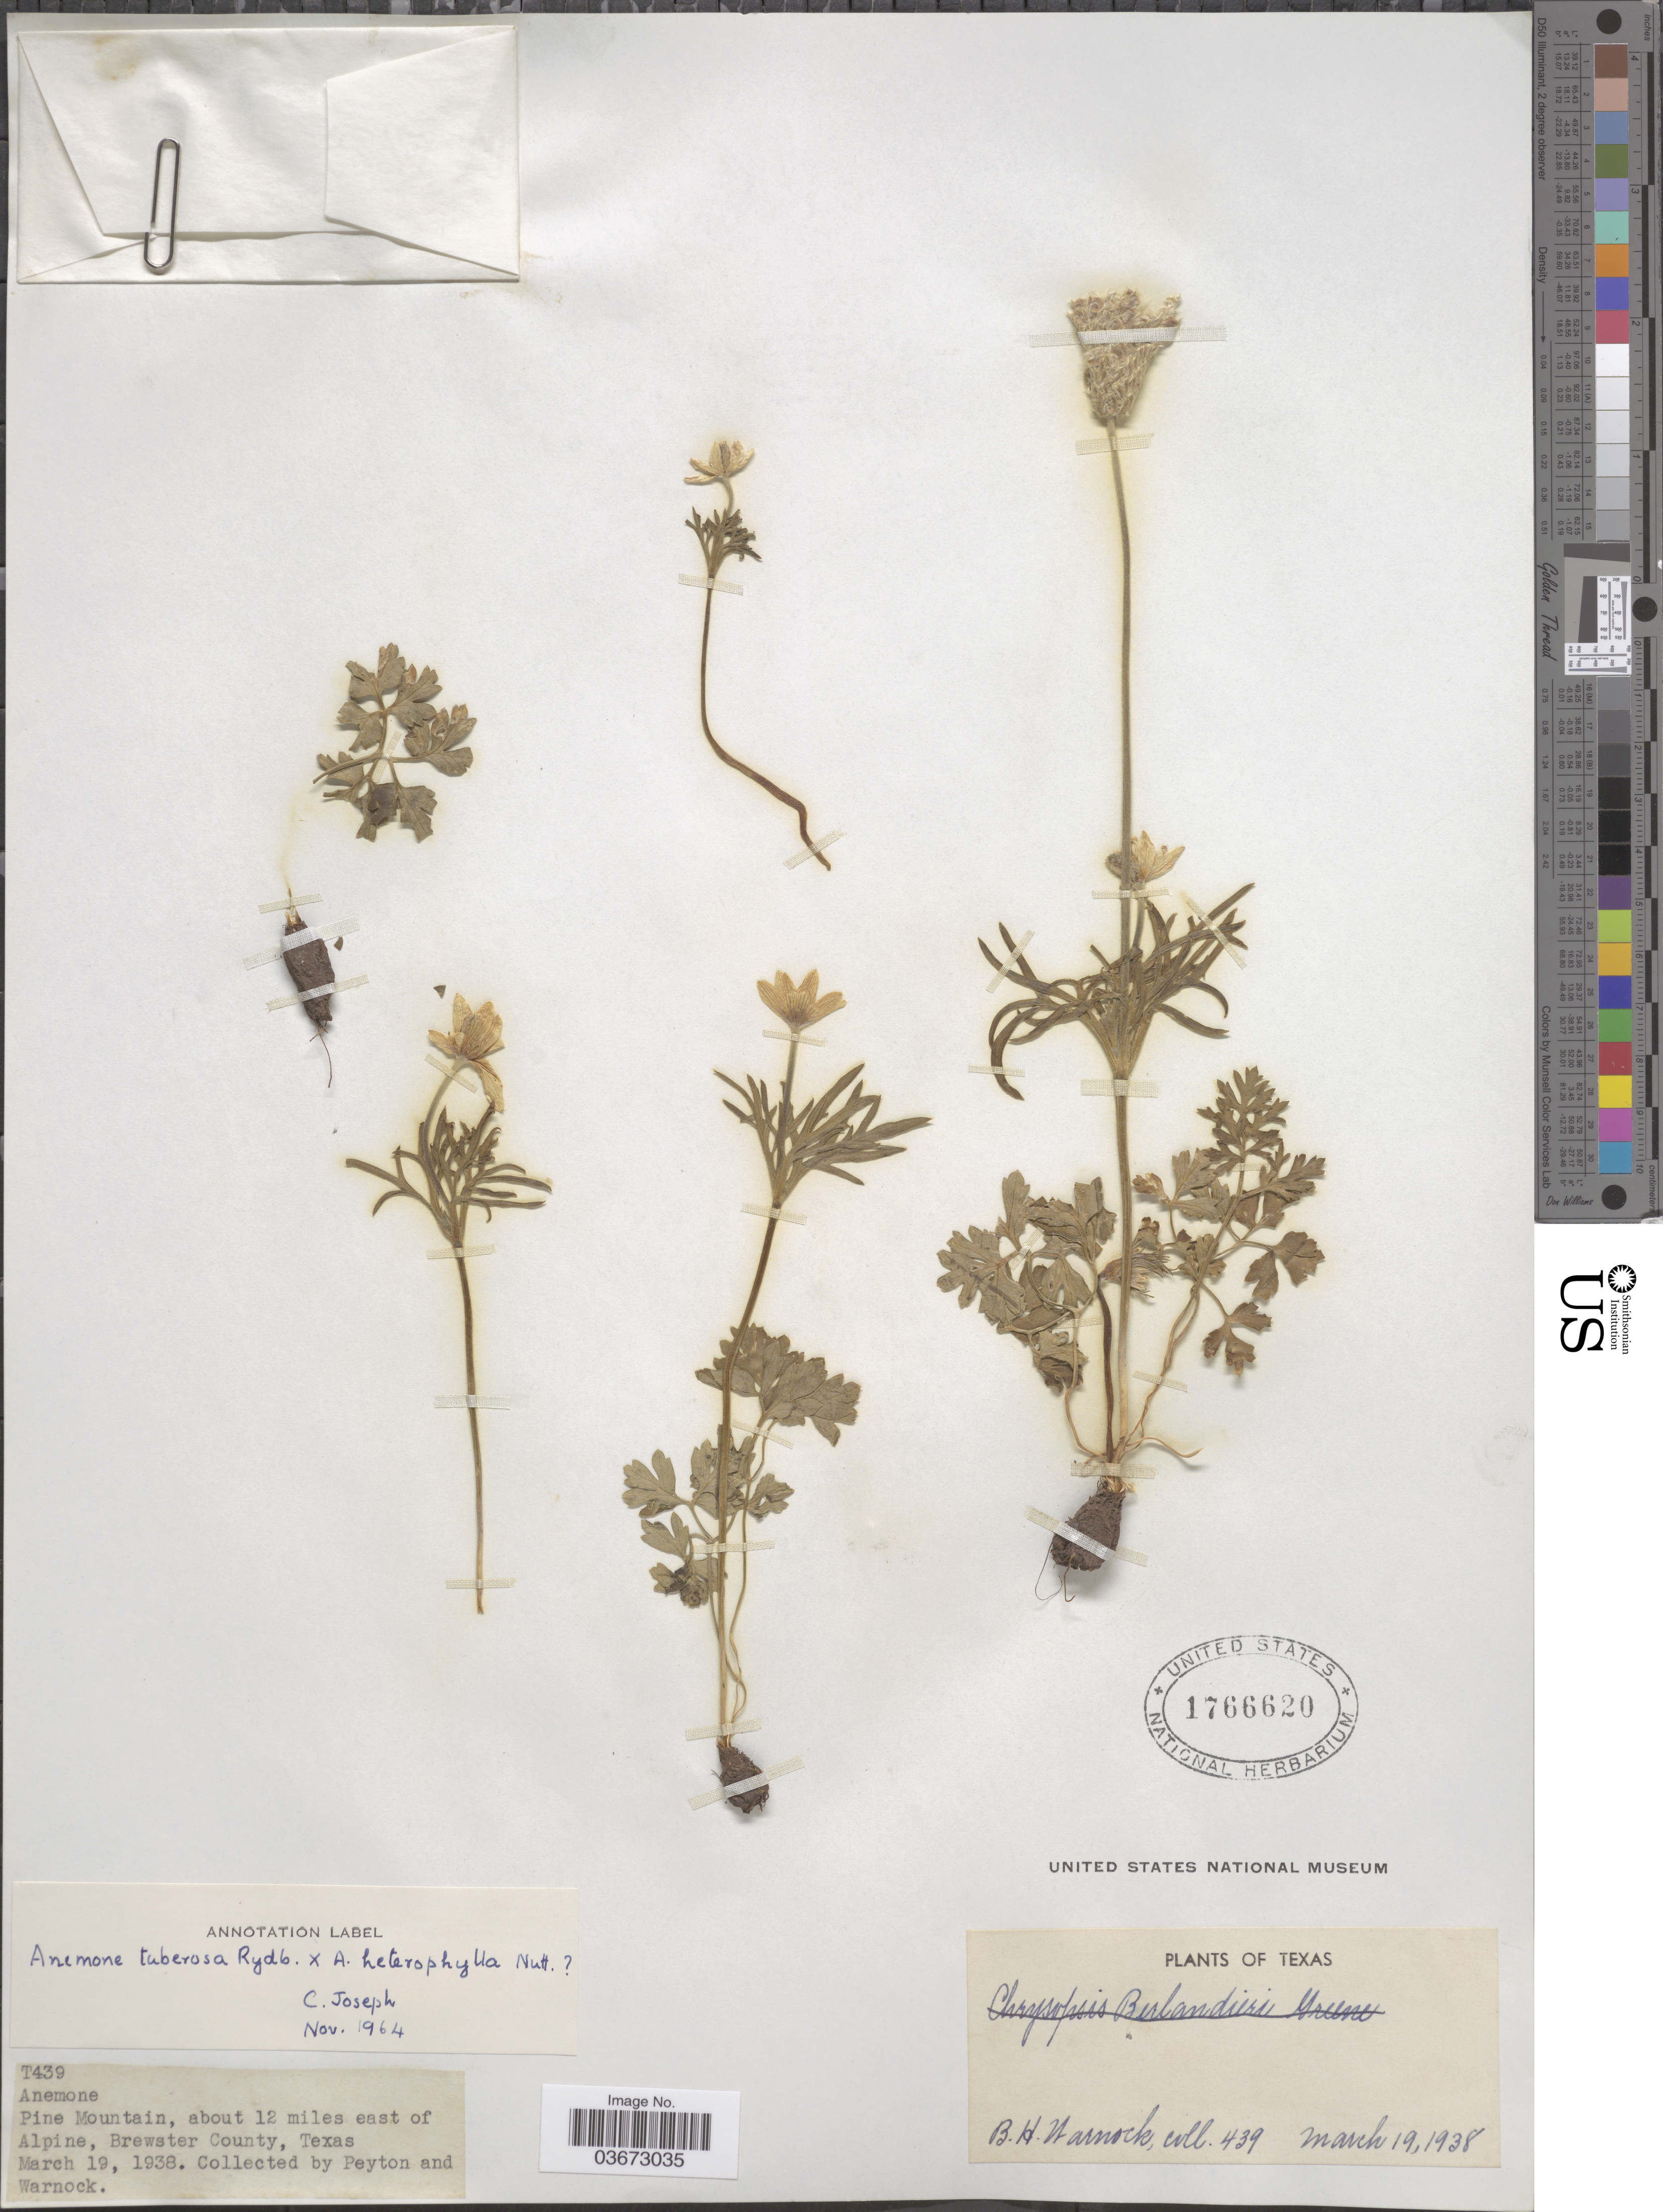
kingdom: Plantae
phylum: Tracheophyta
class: Magnoliopsida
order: Ranunculales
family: Ranunculaceae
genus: Anemone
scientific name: Anemone tuberosa x A. heterophylla Nutt. & Alph. Wood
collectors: Peyton & B. H. Warnock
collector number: T439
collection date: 1938-03-19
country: United States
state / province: Texas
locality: Pine Mountain, about 12 miles east of Alpine, Brewster County.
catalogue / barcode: US 1766620